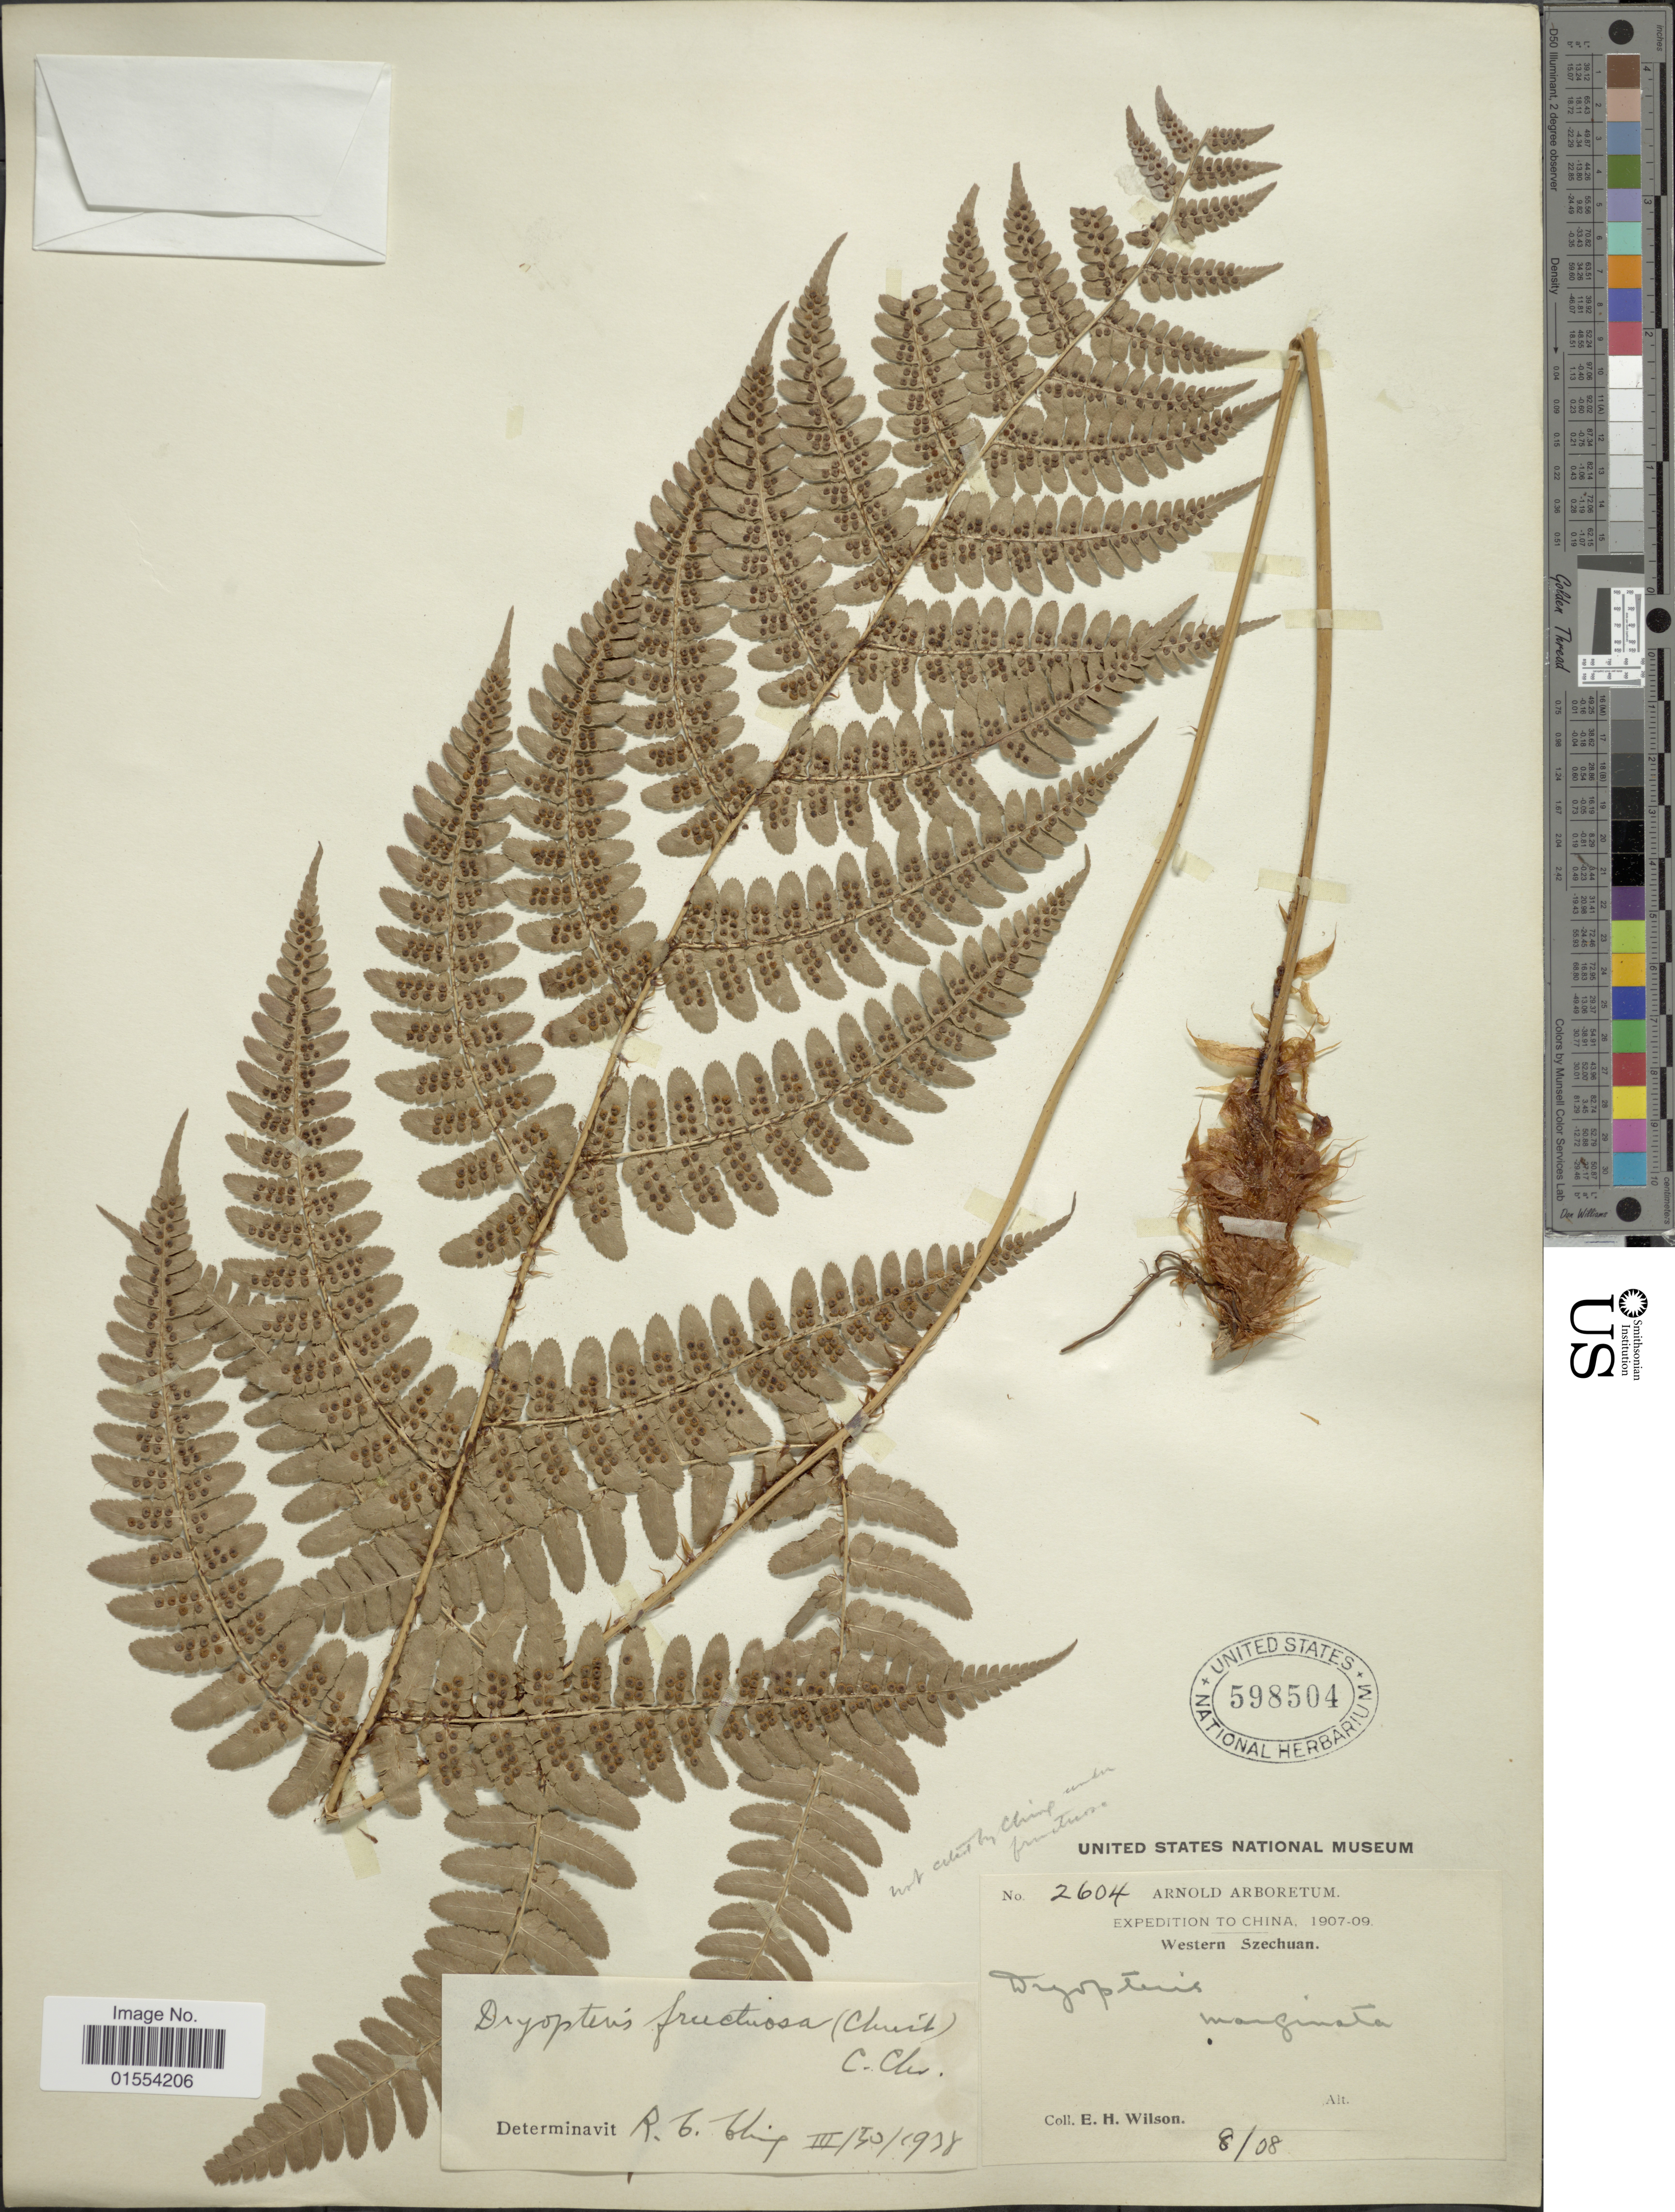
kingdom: Plantae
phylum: Tracheophyta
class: Polypodiopsida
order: Polypodiales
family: Dryopteridaceae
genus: Dryopteris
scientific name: Dryopteris fructuosa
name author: (Christ) C. Chr.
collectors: E. Wilson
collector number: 2604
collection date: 1907-08-08/1909-08-08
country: China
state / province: Sichuan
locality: China, Western Szechuan,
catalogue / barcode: US 598504